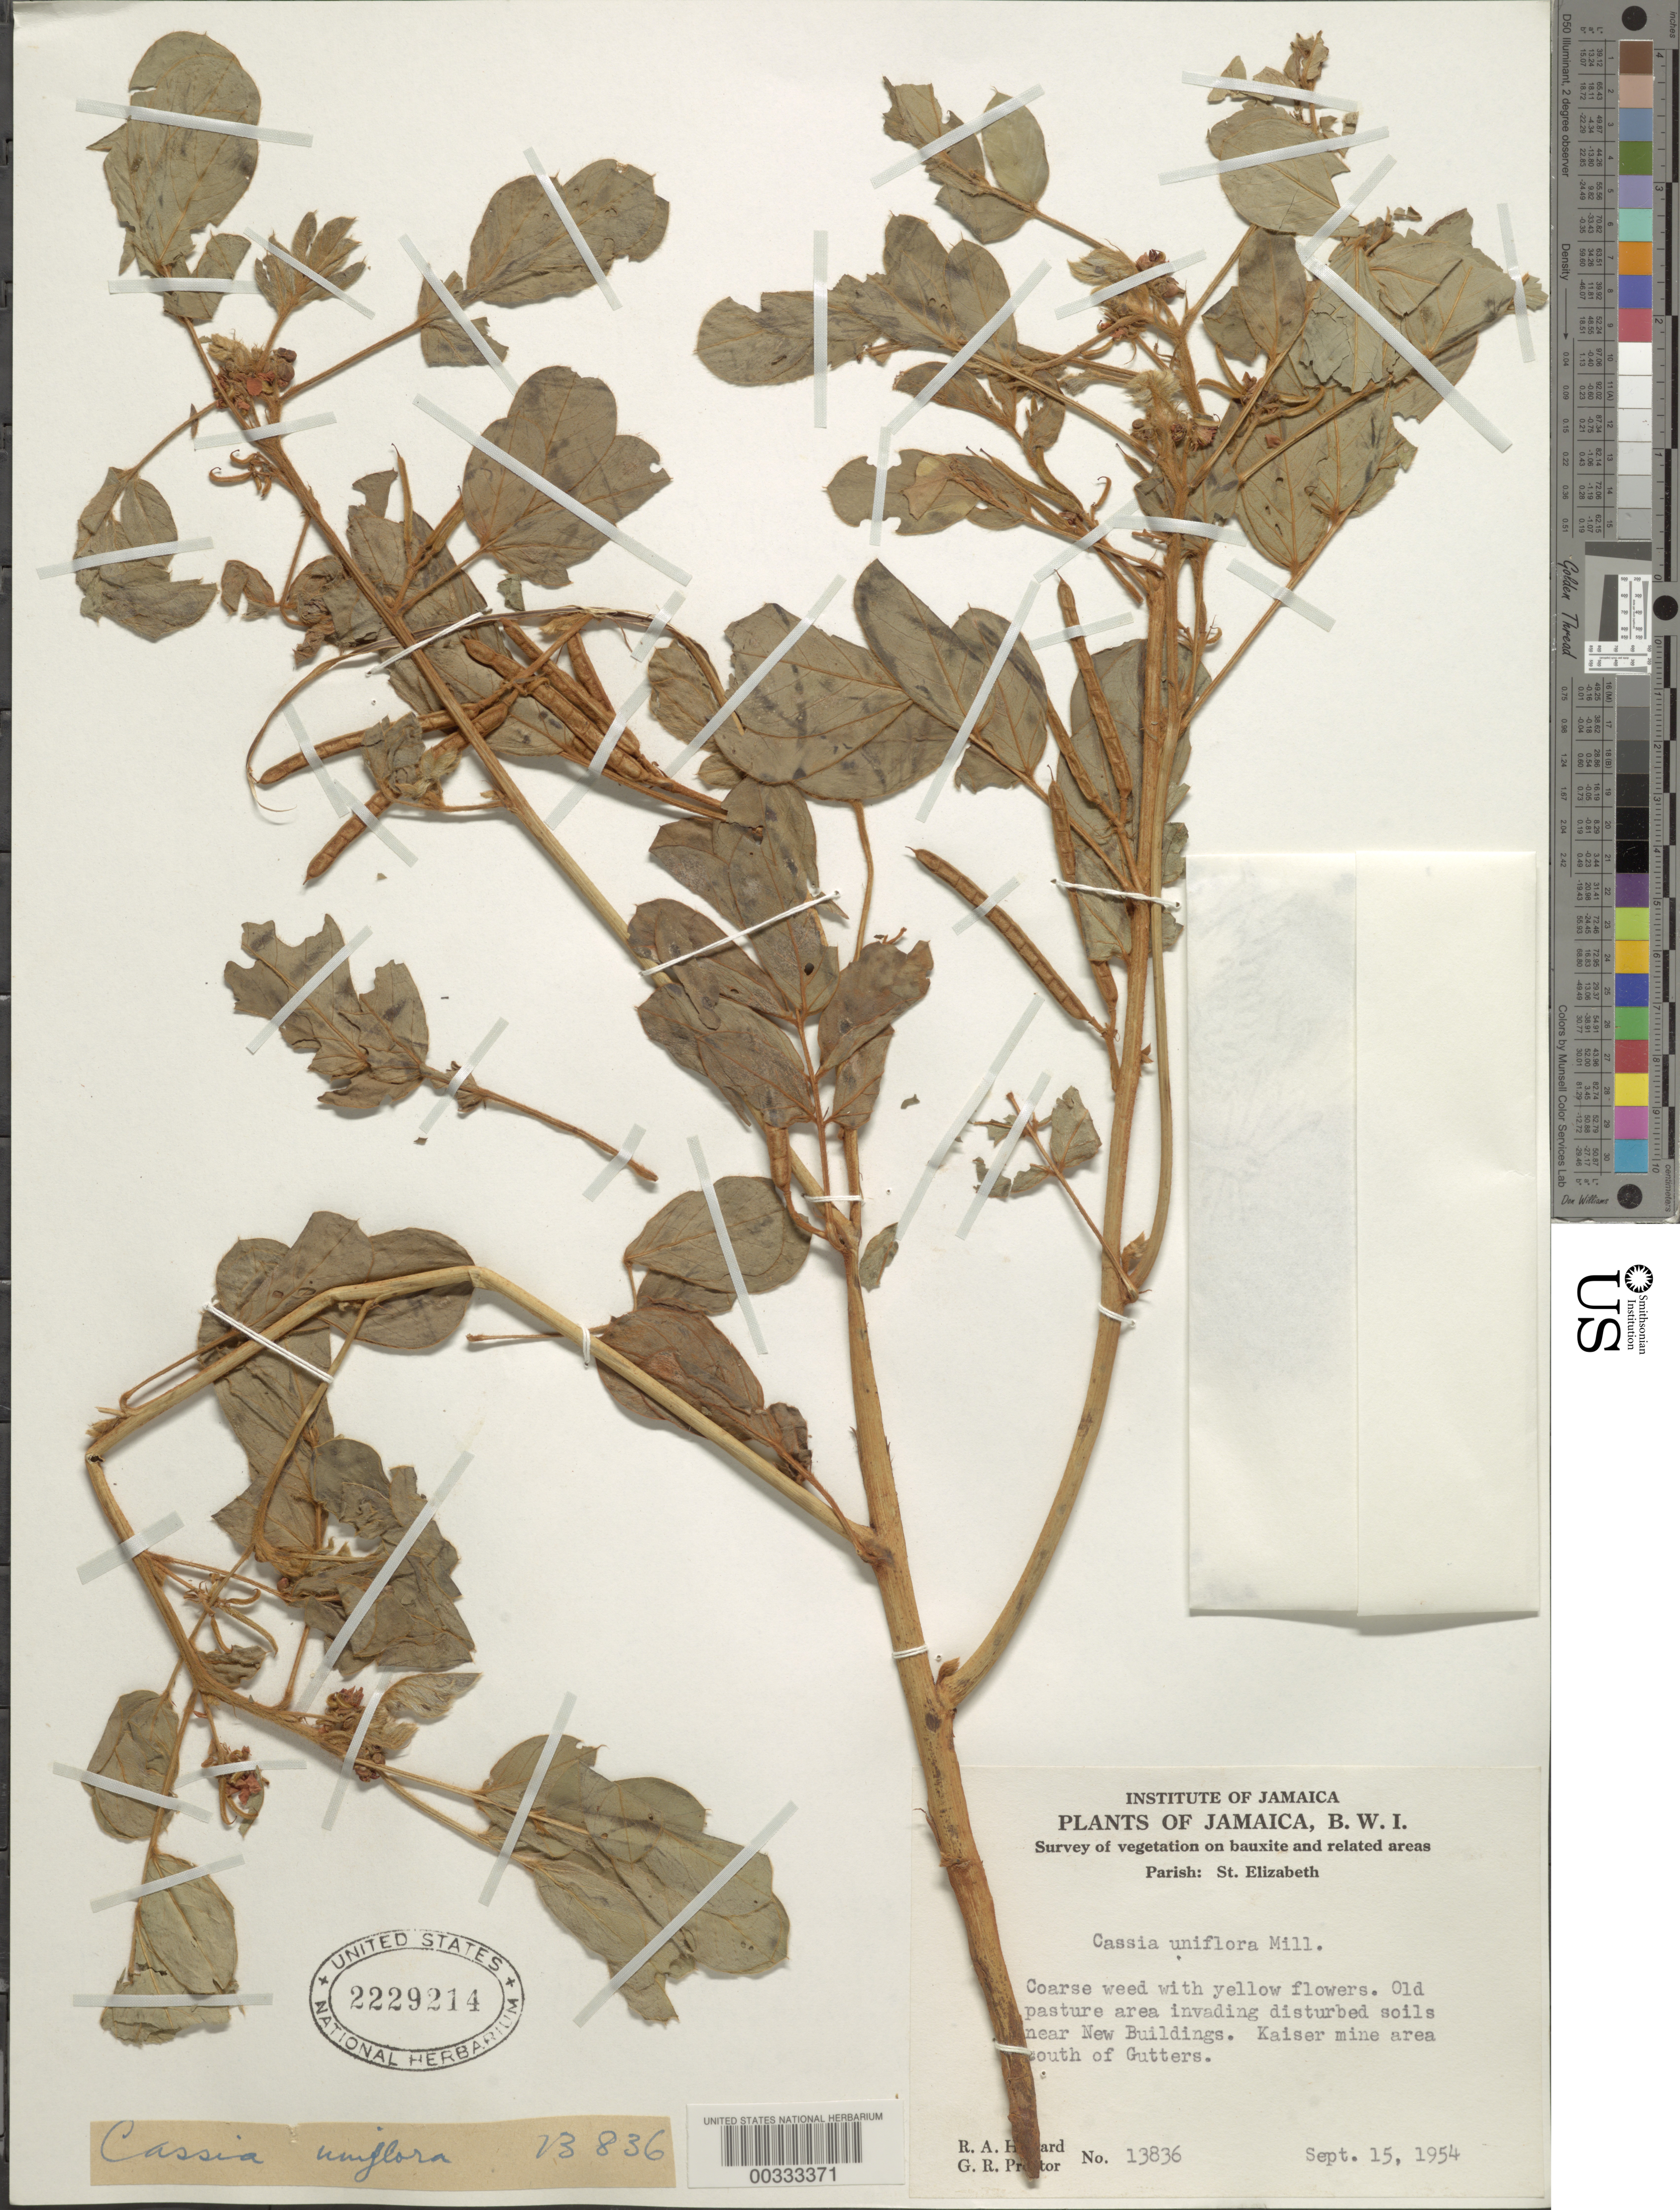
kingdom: Plantae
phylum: Tracheophyta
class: Magnoliopsida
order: Fabales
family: Fabaceae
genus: Senna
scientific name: Senna uniflora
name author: (Mill.) H.S. Irwin & Barneby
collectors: R. A. Howard & G. R. Proctor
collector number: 13836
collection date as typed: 15 Sep 1954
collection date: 1954-09-15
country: Jamaica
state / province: Saint Elizabeth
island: Greater Antilles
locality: Near new buildings; kaiser mine area s of gutters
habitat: Old pasture area invading disturbed soils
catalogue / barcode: US 2229214